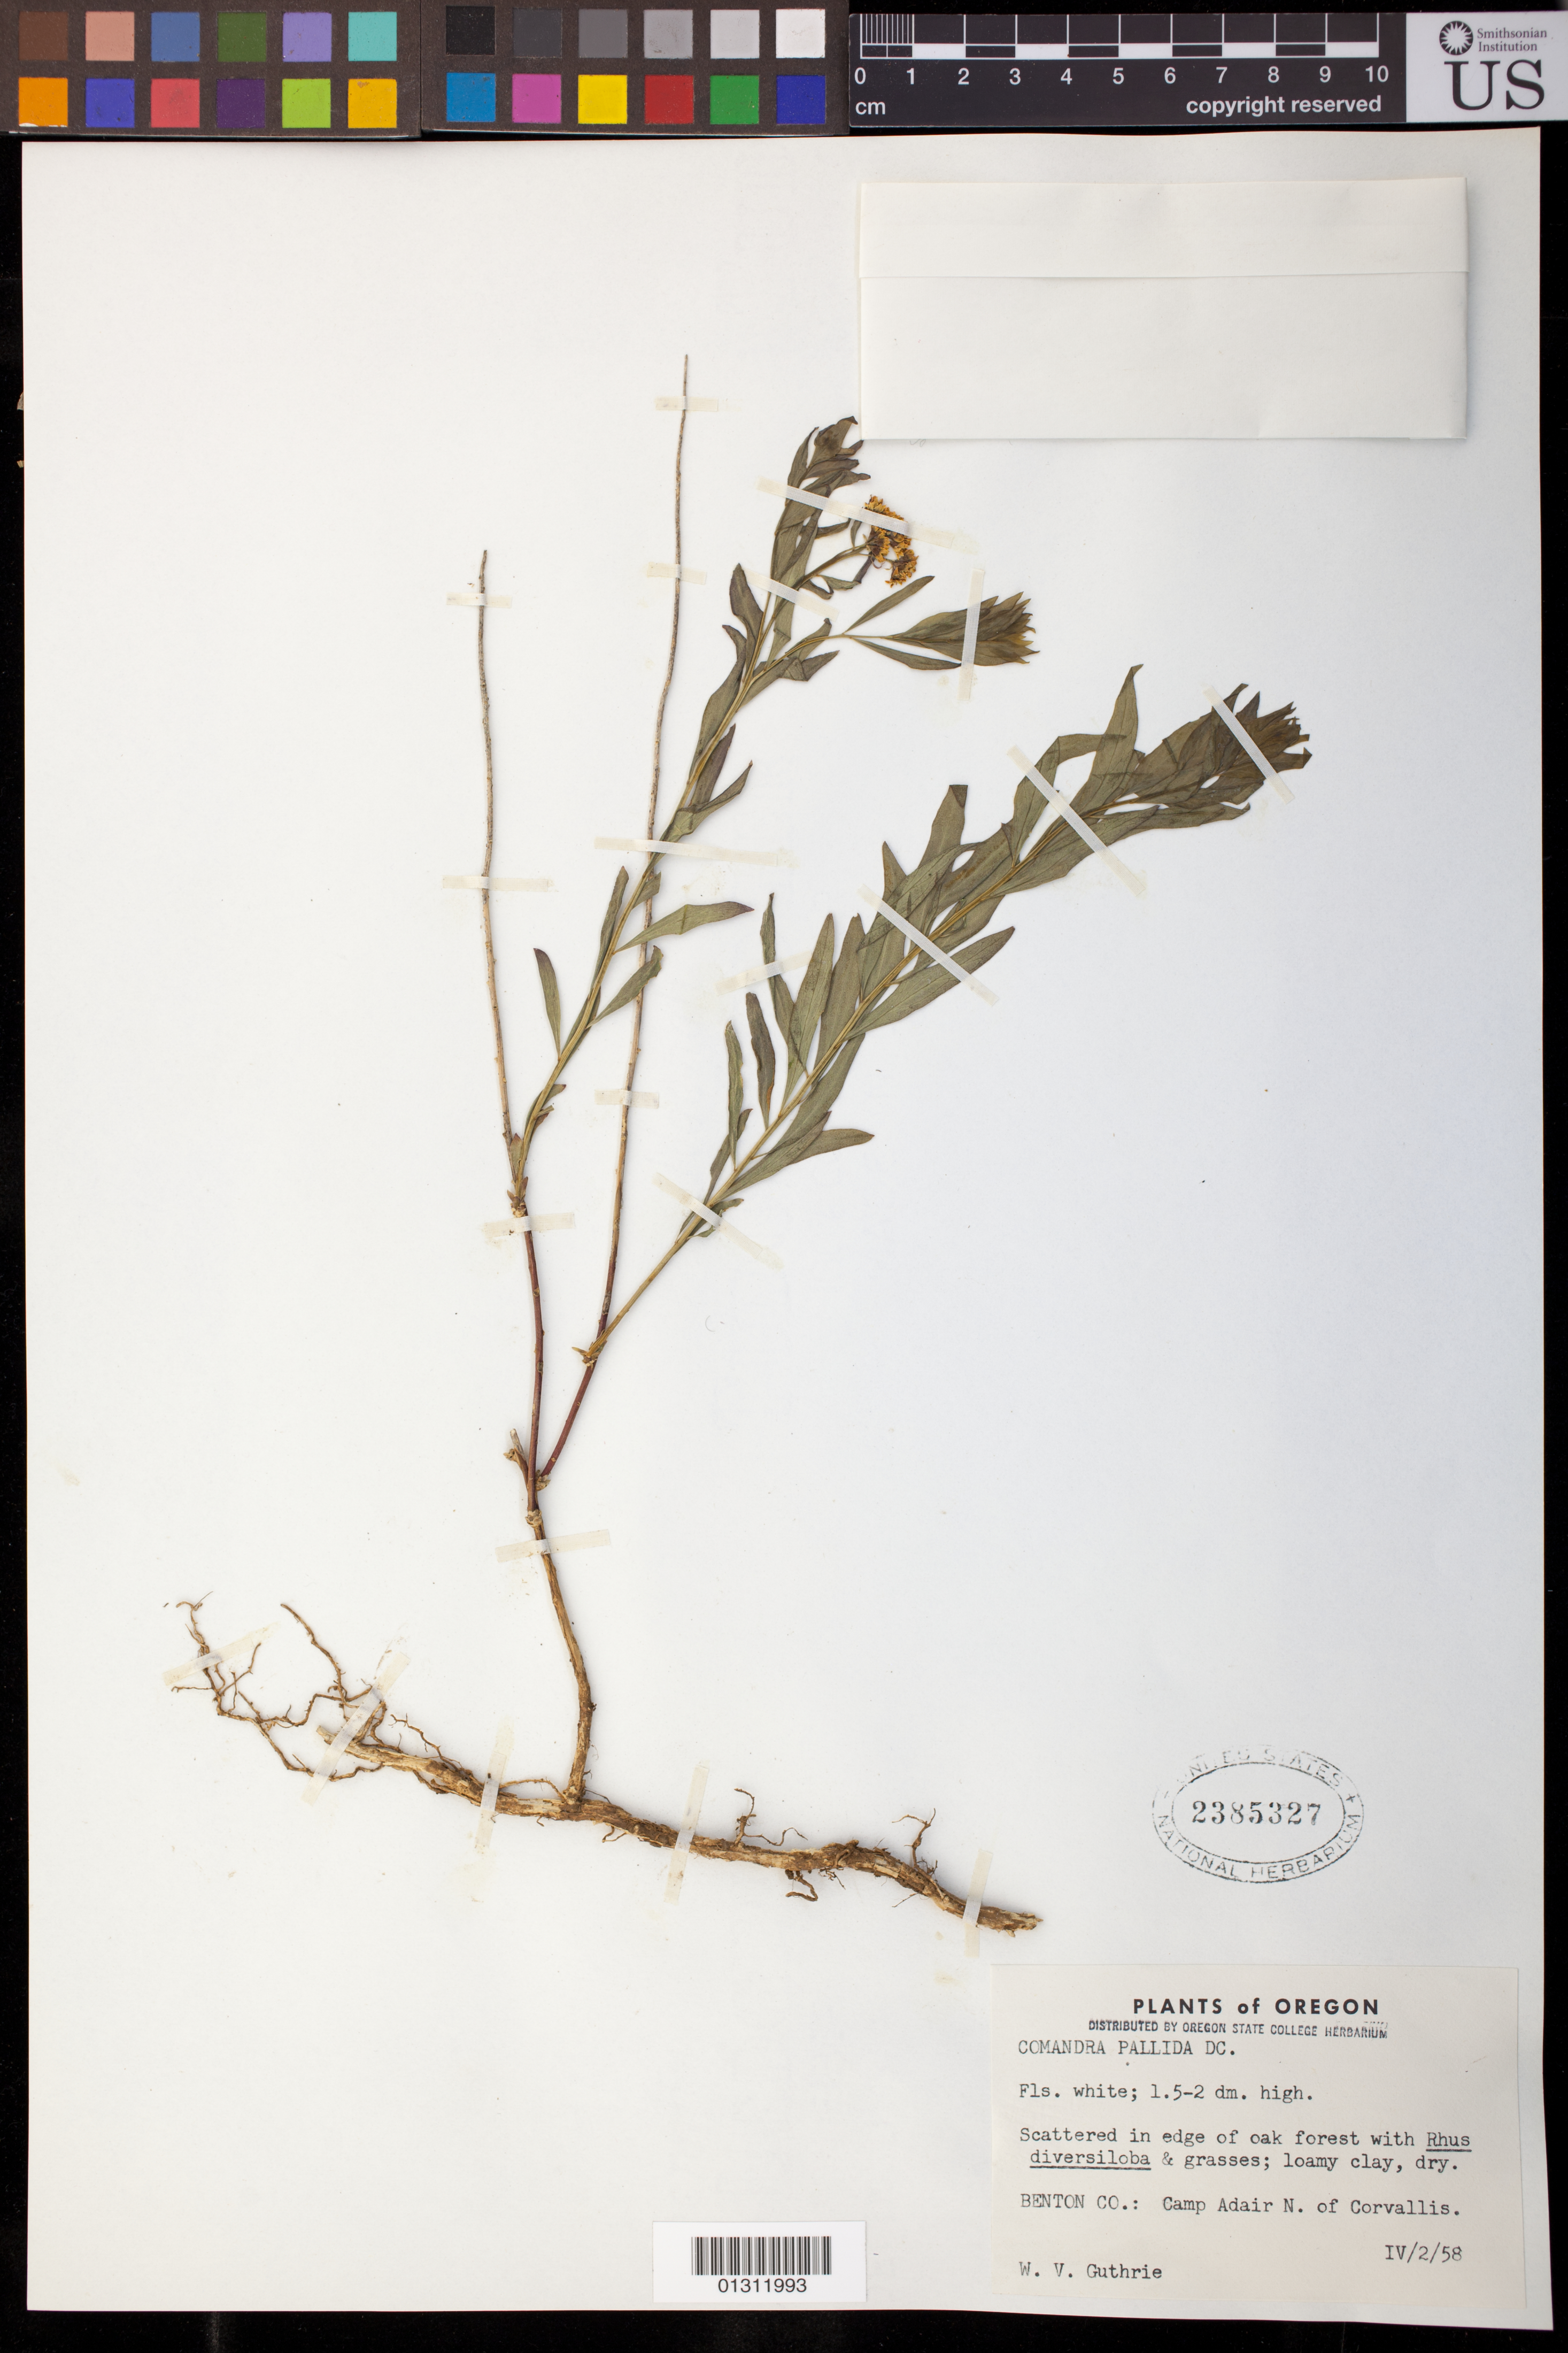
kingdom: Plantae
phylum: Tracheophyta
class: Magnoliopsida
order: Santalales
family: Comandraceae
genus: Comandra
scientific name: Comandra pallida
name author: A. DC.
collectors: W. Guthrie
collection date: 1958-04-02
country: United States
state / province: Oregon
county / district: Benton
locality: Camp Adair N. of Corvallis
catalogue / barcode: US 2385327